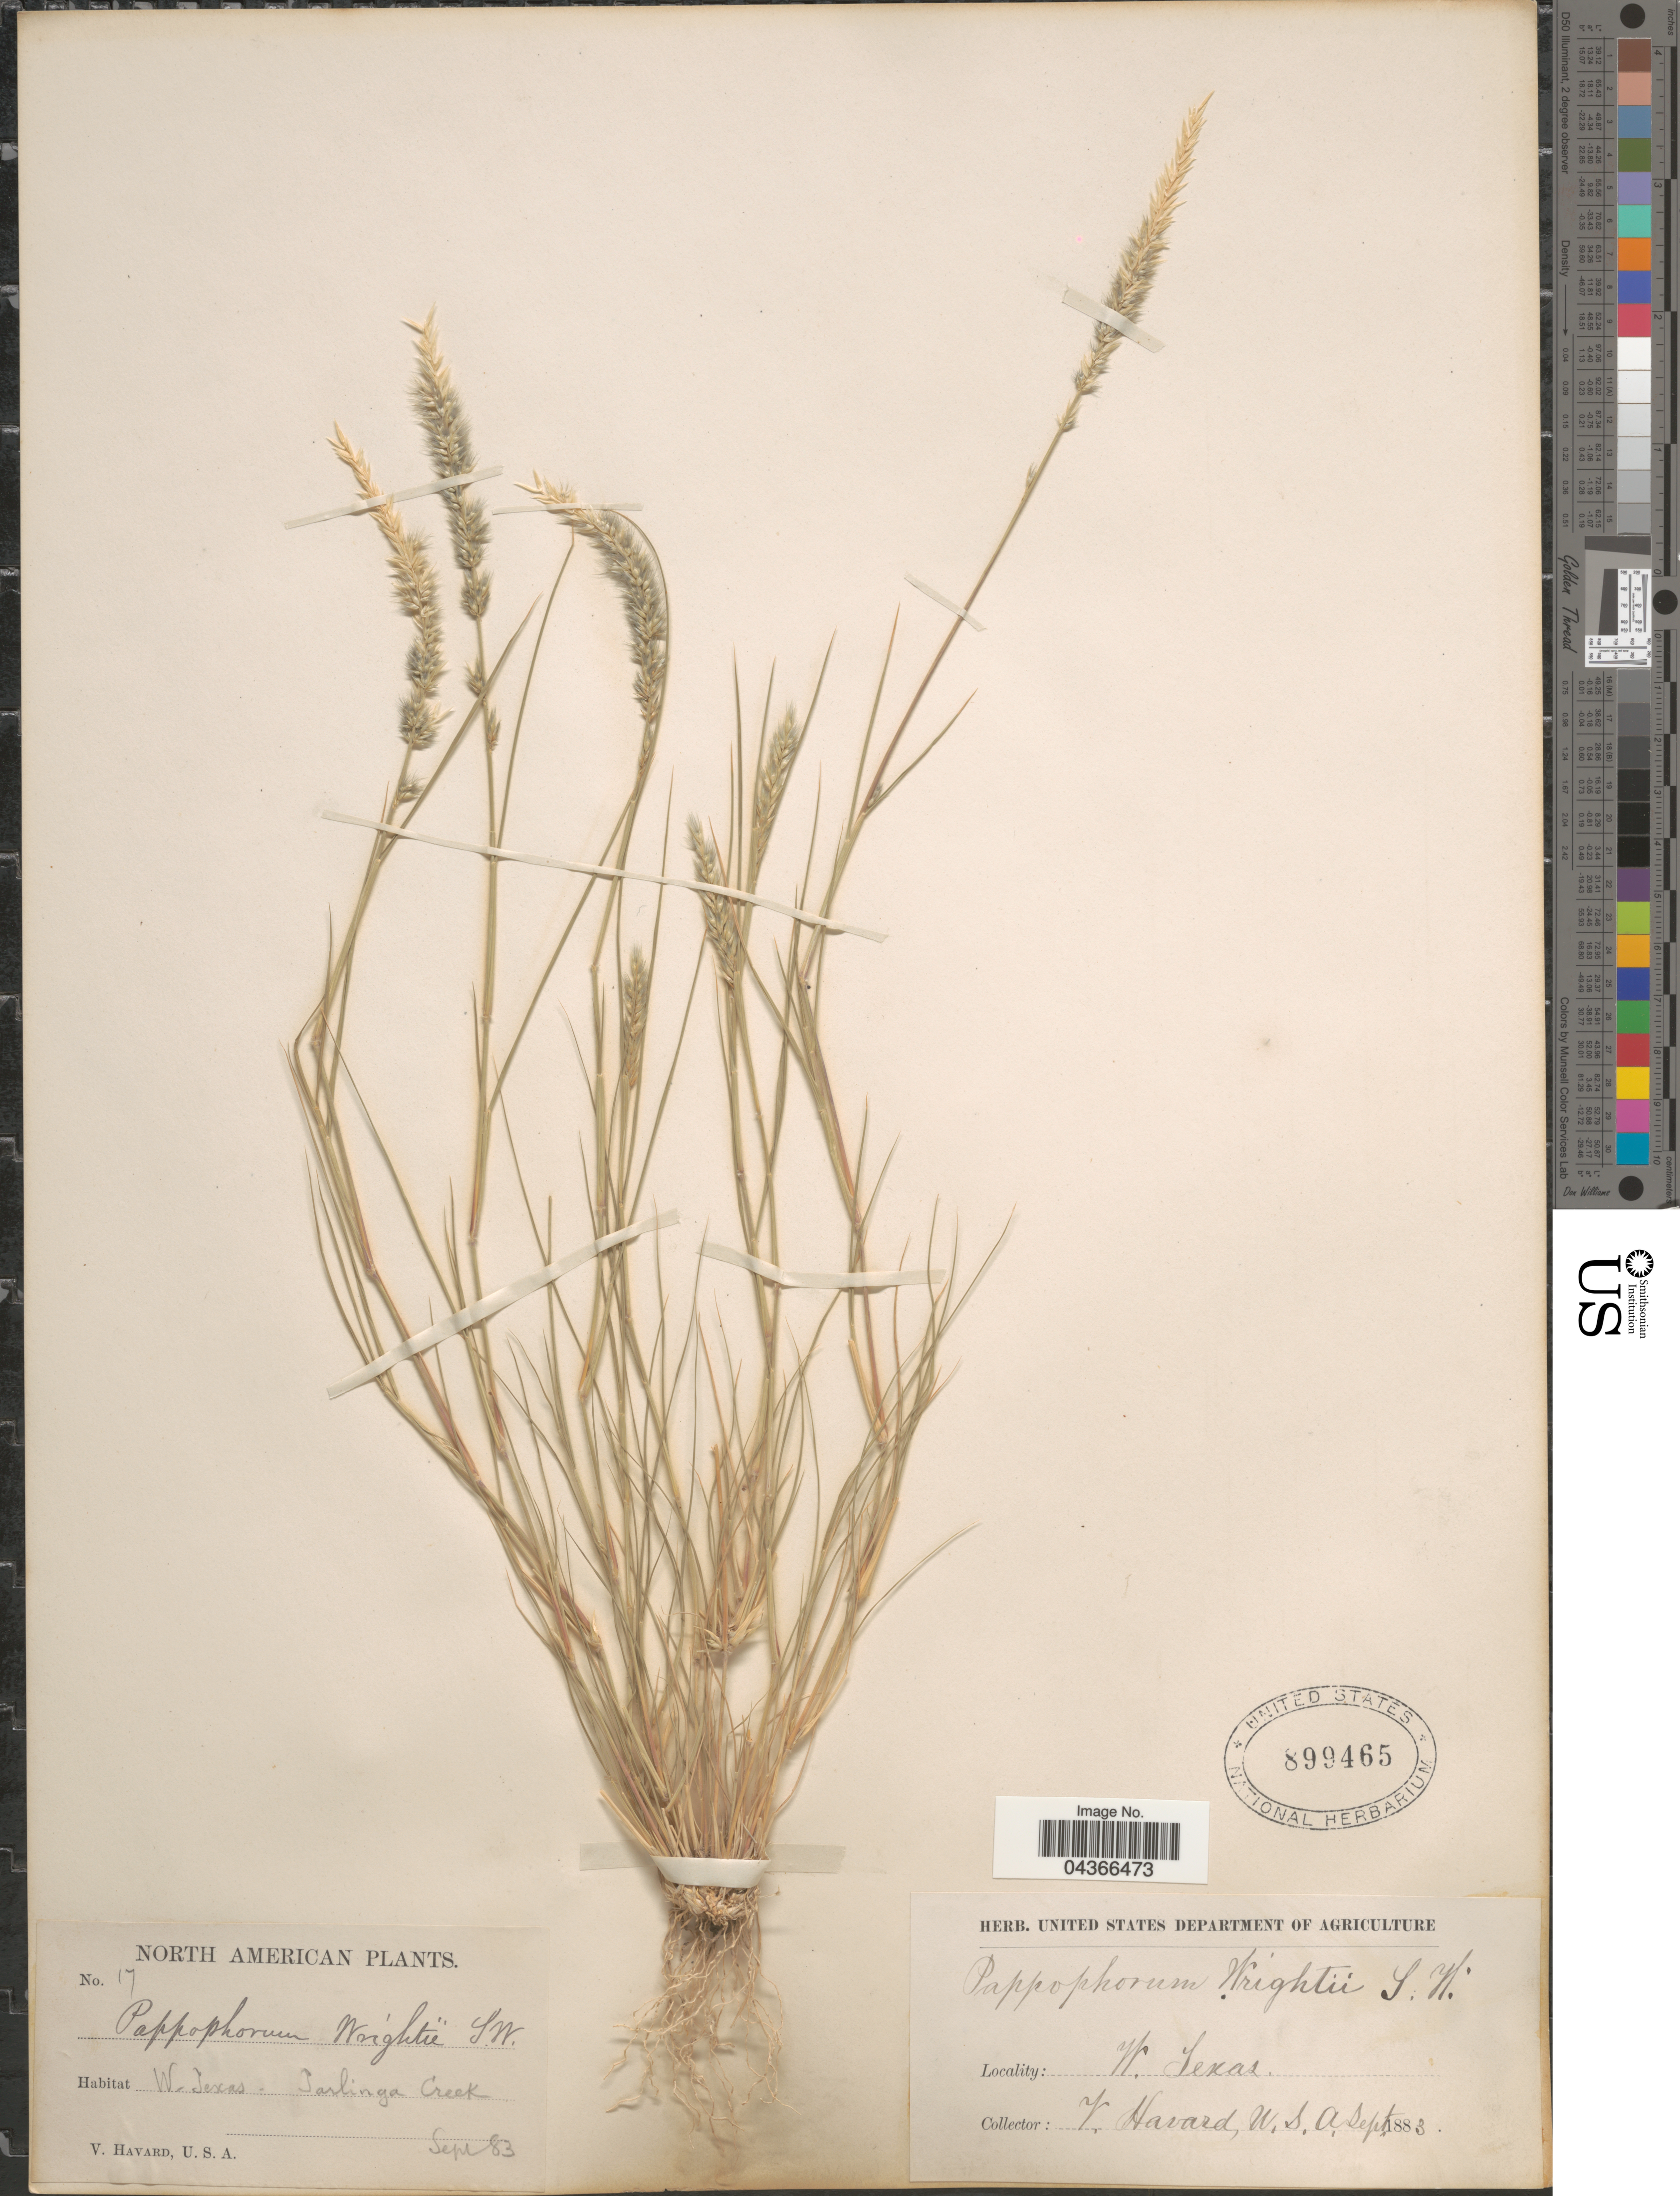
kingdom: Plantae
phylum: Tracheophyta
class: Liliopsida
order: Poales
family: Poaceae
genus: Enneapogon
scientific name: Enneapogon desvauxii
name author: P. Beauv.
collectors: V. Havard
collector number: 17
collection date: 1883-09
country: United States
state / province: Texas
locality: W. Texas. Tarlinga Creek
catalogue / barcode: US 899465